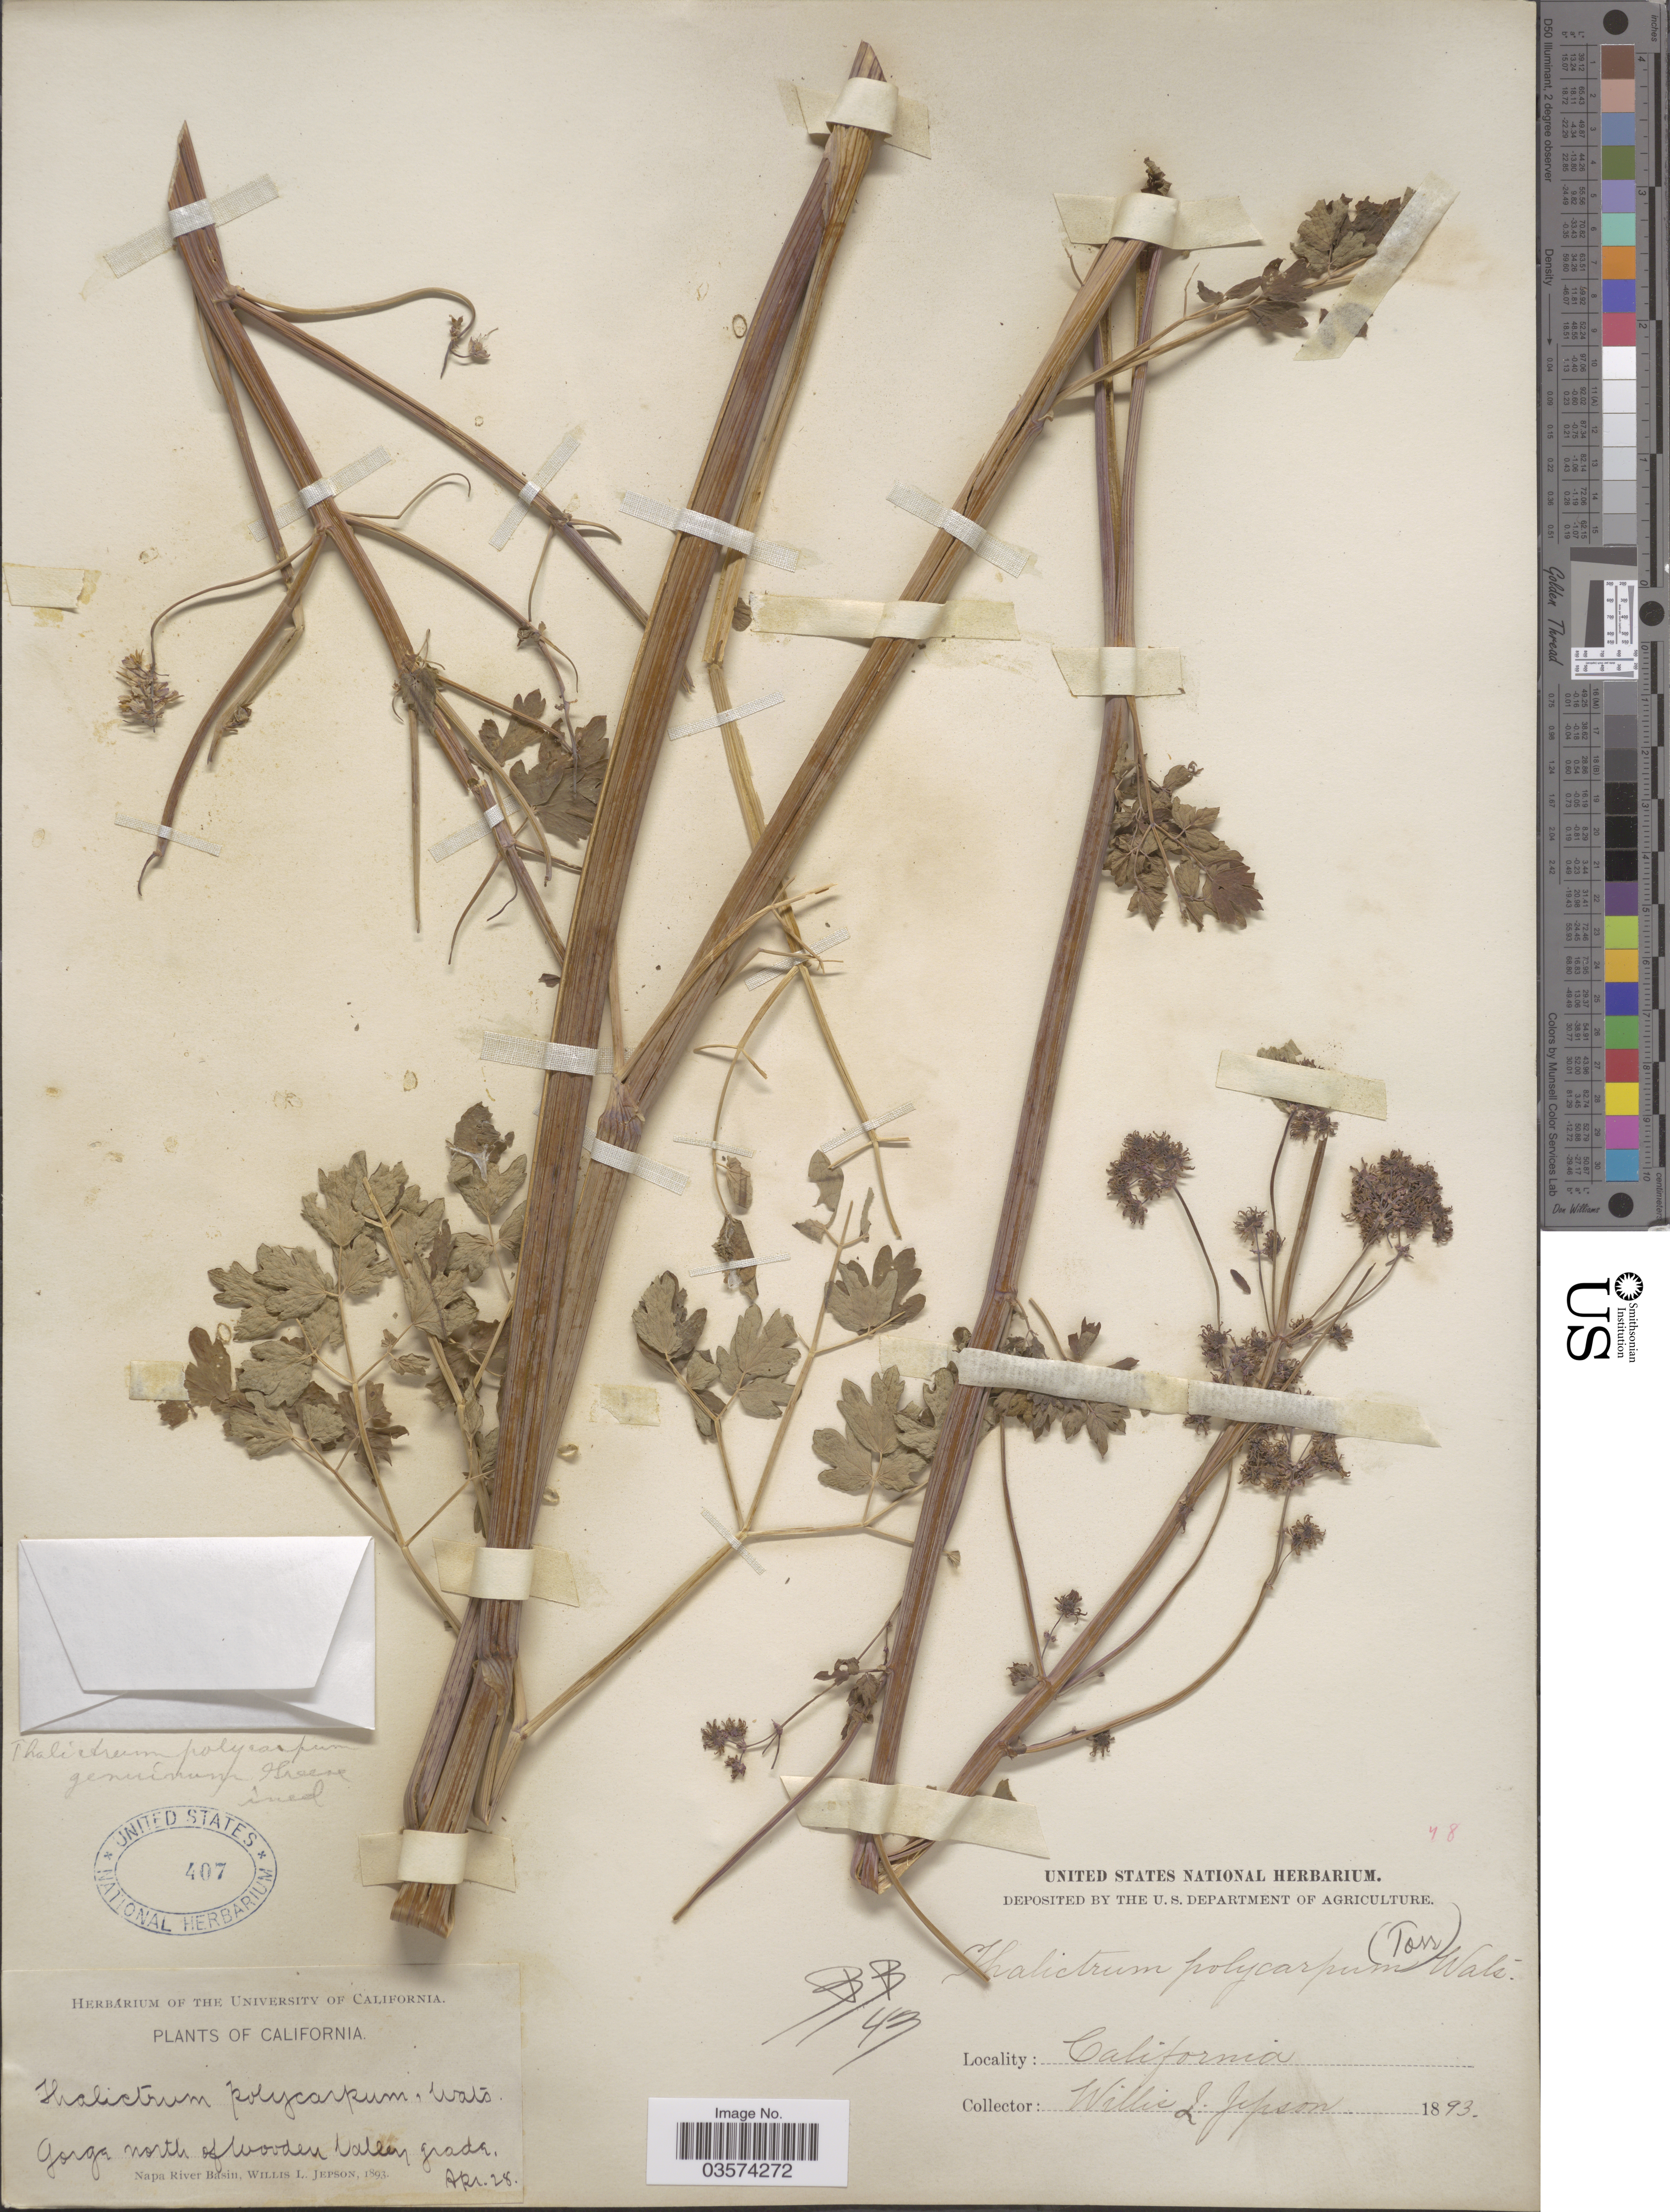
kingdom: Plantae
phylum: Tracheophyta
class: Magnoliopsida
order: Ranunculales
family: Ranunculaceae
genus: Thalictrum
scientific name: Thalictrum polycarpum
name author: (Torr.) S. Watson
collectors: W. L. Jepson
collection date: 1893-04-28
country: United States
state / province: California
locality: Gorge north of Wooden Valley grade. Napa River Basin.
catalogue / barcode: US 407